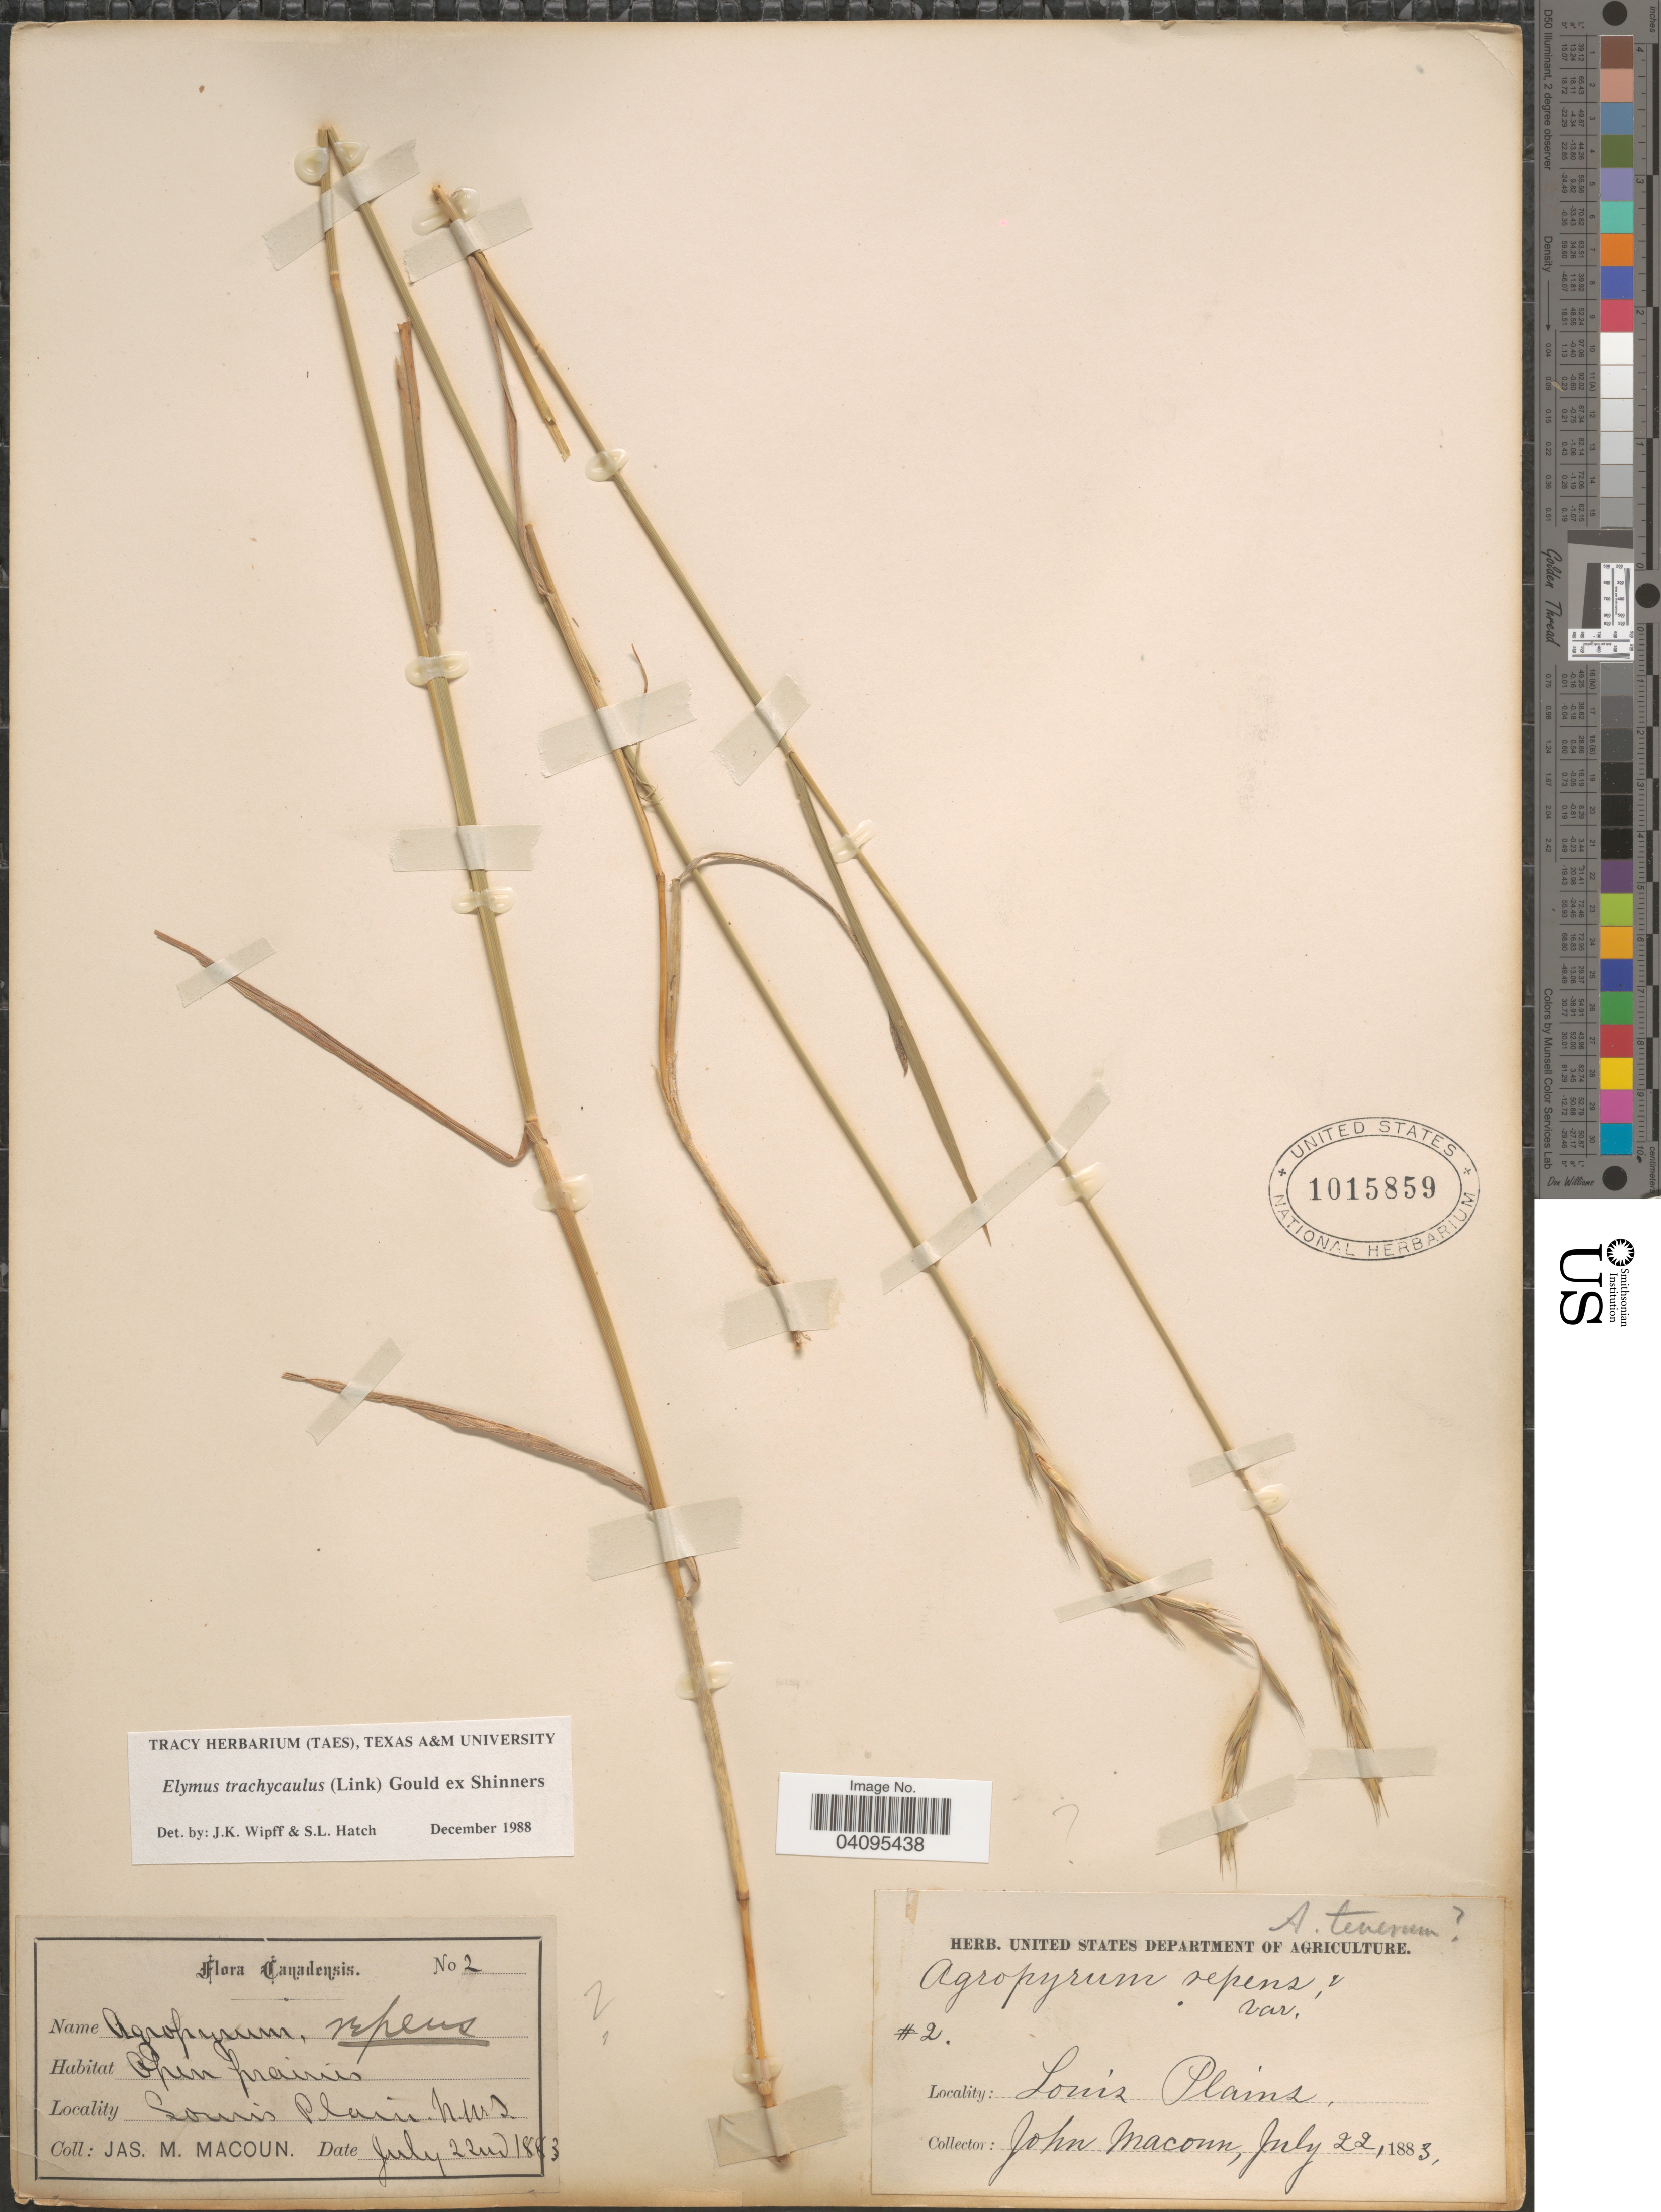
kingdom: Plantae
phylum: Tracheophyta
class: Liliopsida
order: Poales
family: Poaceae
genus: Elymus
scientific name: Elymus trachycaulus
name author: (Link) Gould ex Shinners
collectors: J. Macoun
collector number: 2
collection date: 1883-07-22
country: Canada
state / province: Northwest Territories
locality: Louis Plains. Open prairies.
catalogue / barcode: US 1015859